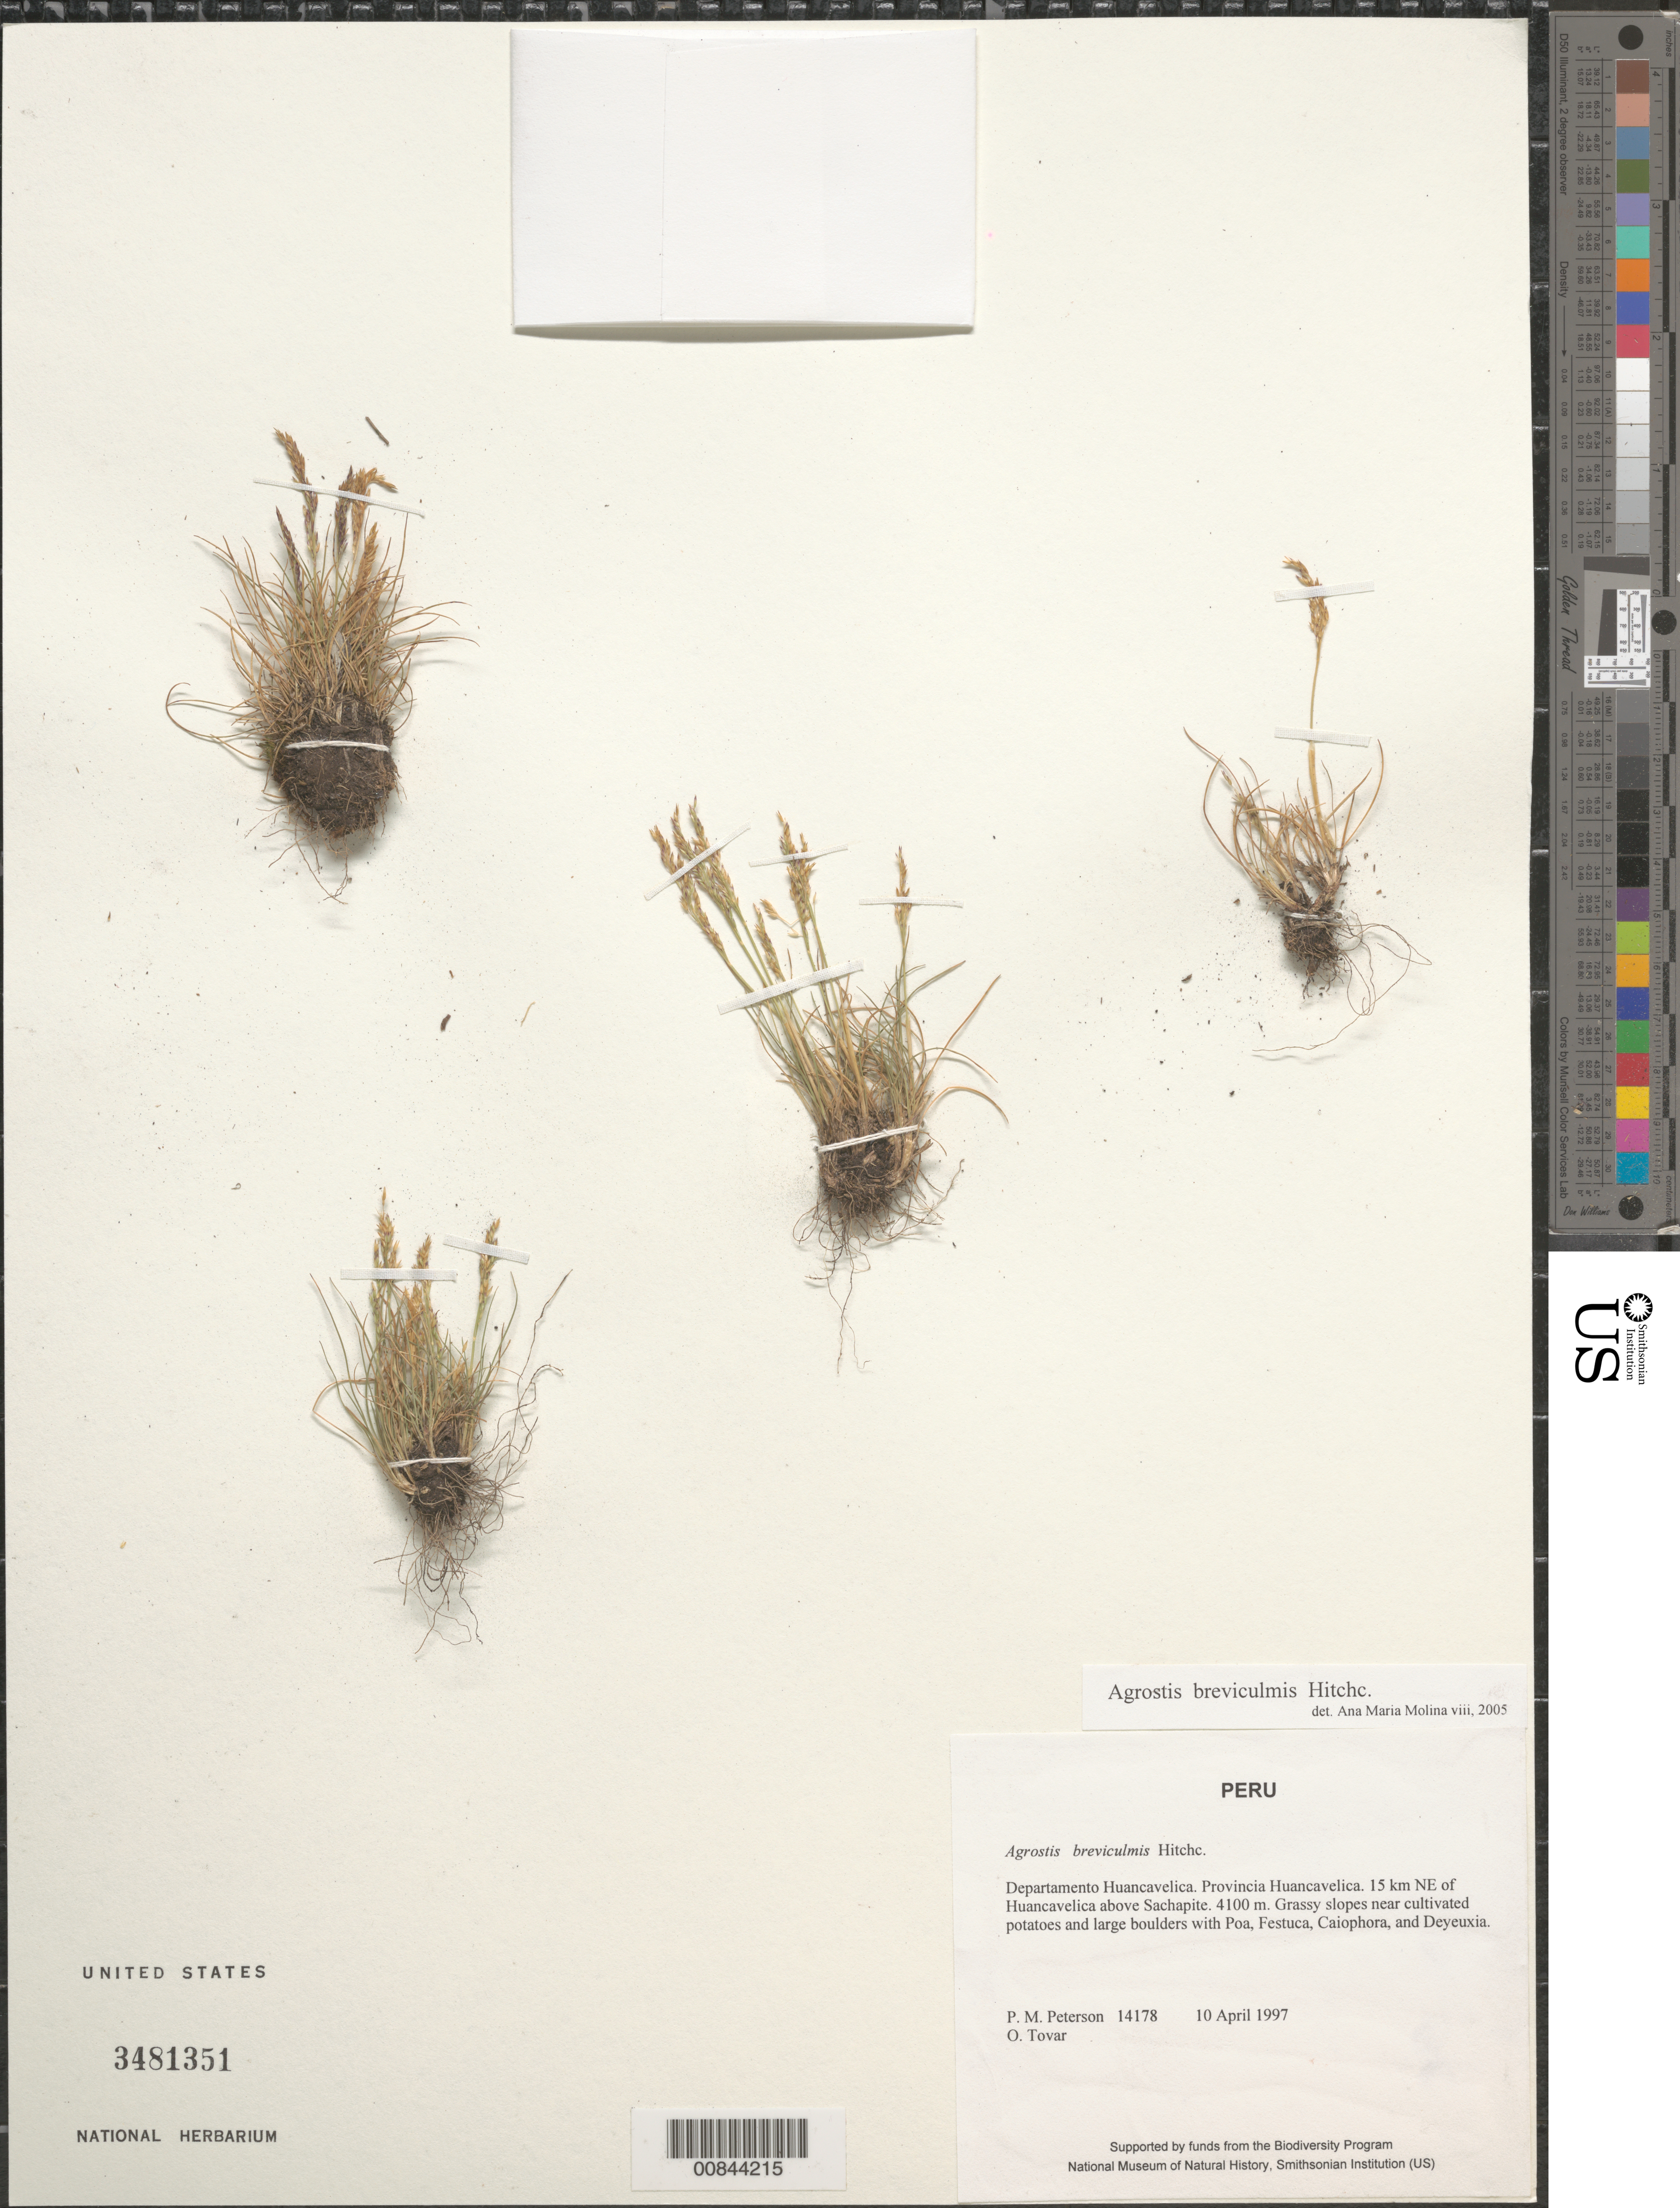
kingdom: Plantae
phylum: Tracheophyta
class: Liliopsida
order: Poales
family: Poaceae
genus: Agrostis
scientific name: Agrostis breviculmis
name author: Hitchc.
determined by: Molina, Ana M. de R.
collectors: P. M. Peterson & Ó. Tovar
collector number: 14178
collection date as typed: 10 Apr 1997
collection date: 1997-04-10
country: Peru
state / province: Huancavelica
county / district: Huancavelica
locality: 15 km NE of Huancavelica above Sachapite.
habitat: Grassy slopes near cultivated potatoes and large boulders with Poa, Festuca, Caiophora, and Deyeuxia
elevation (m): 4100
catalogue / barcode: US 3481351